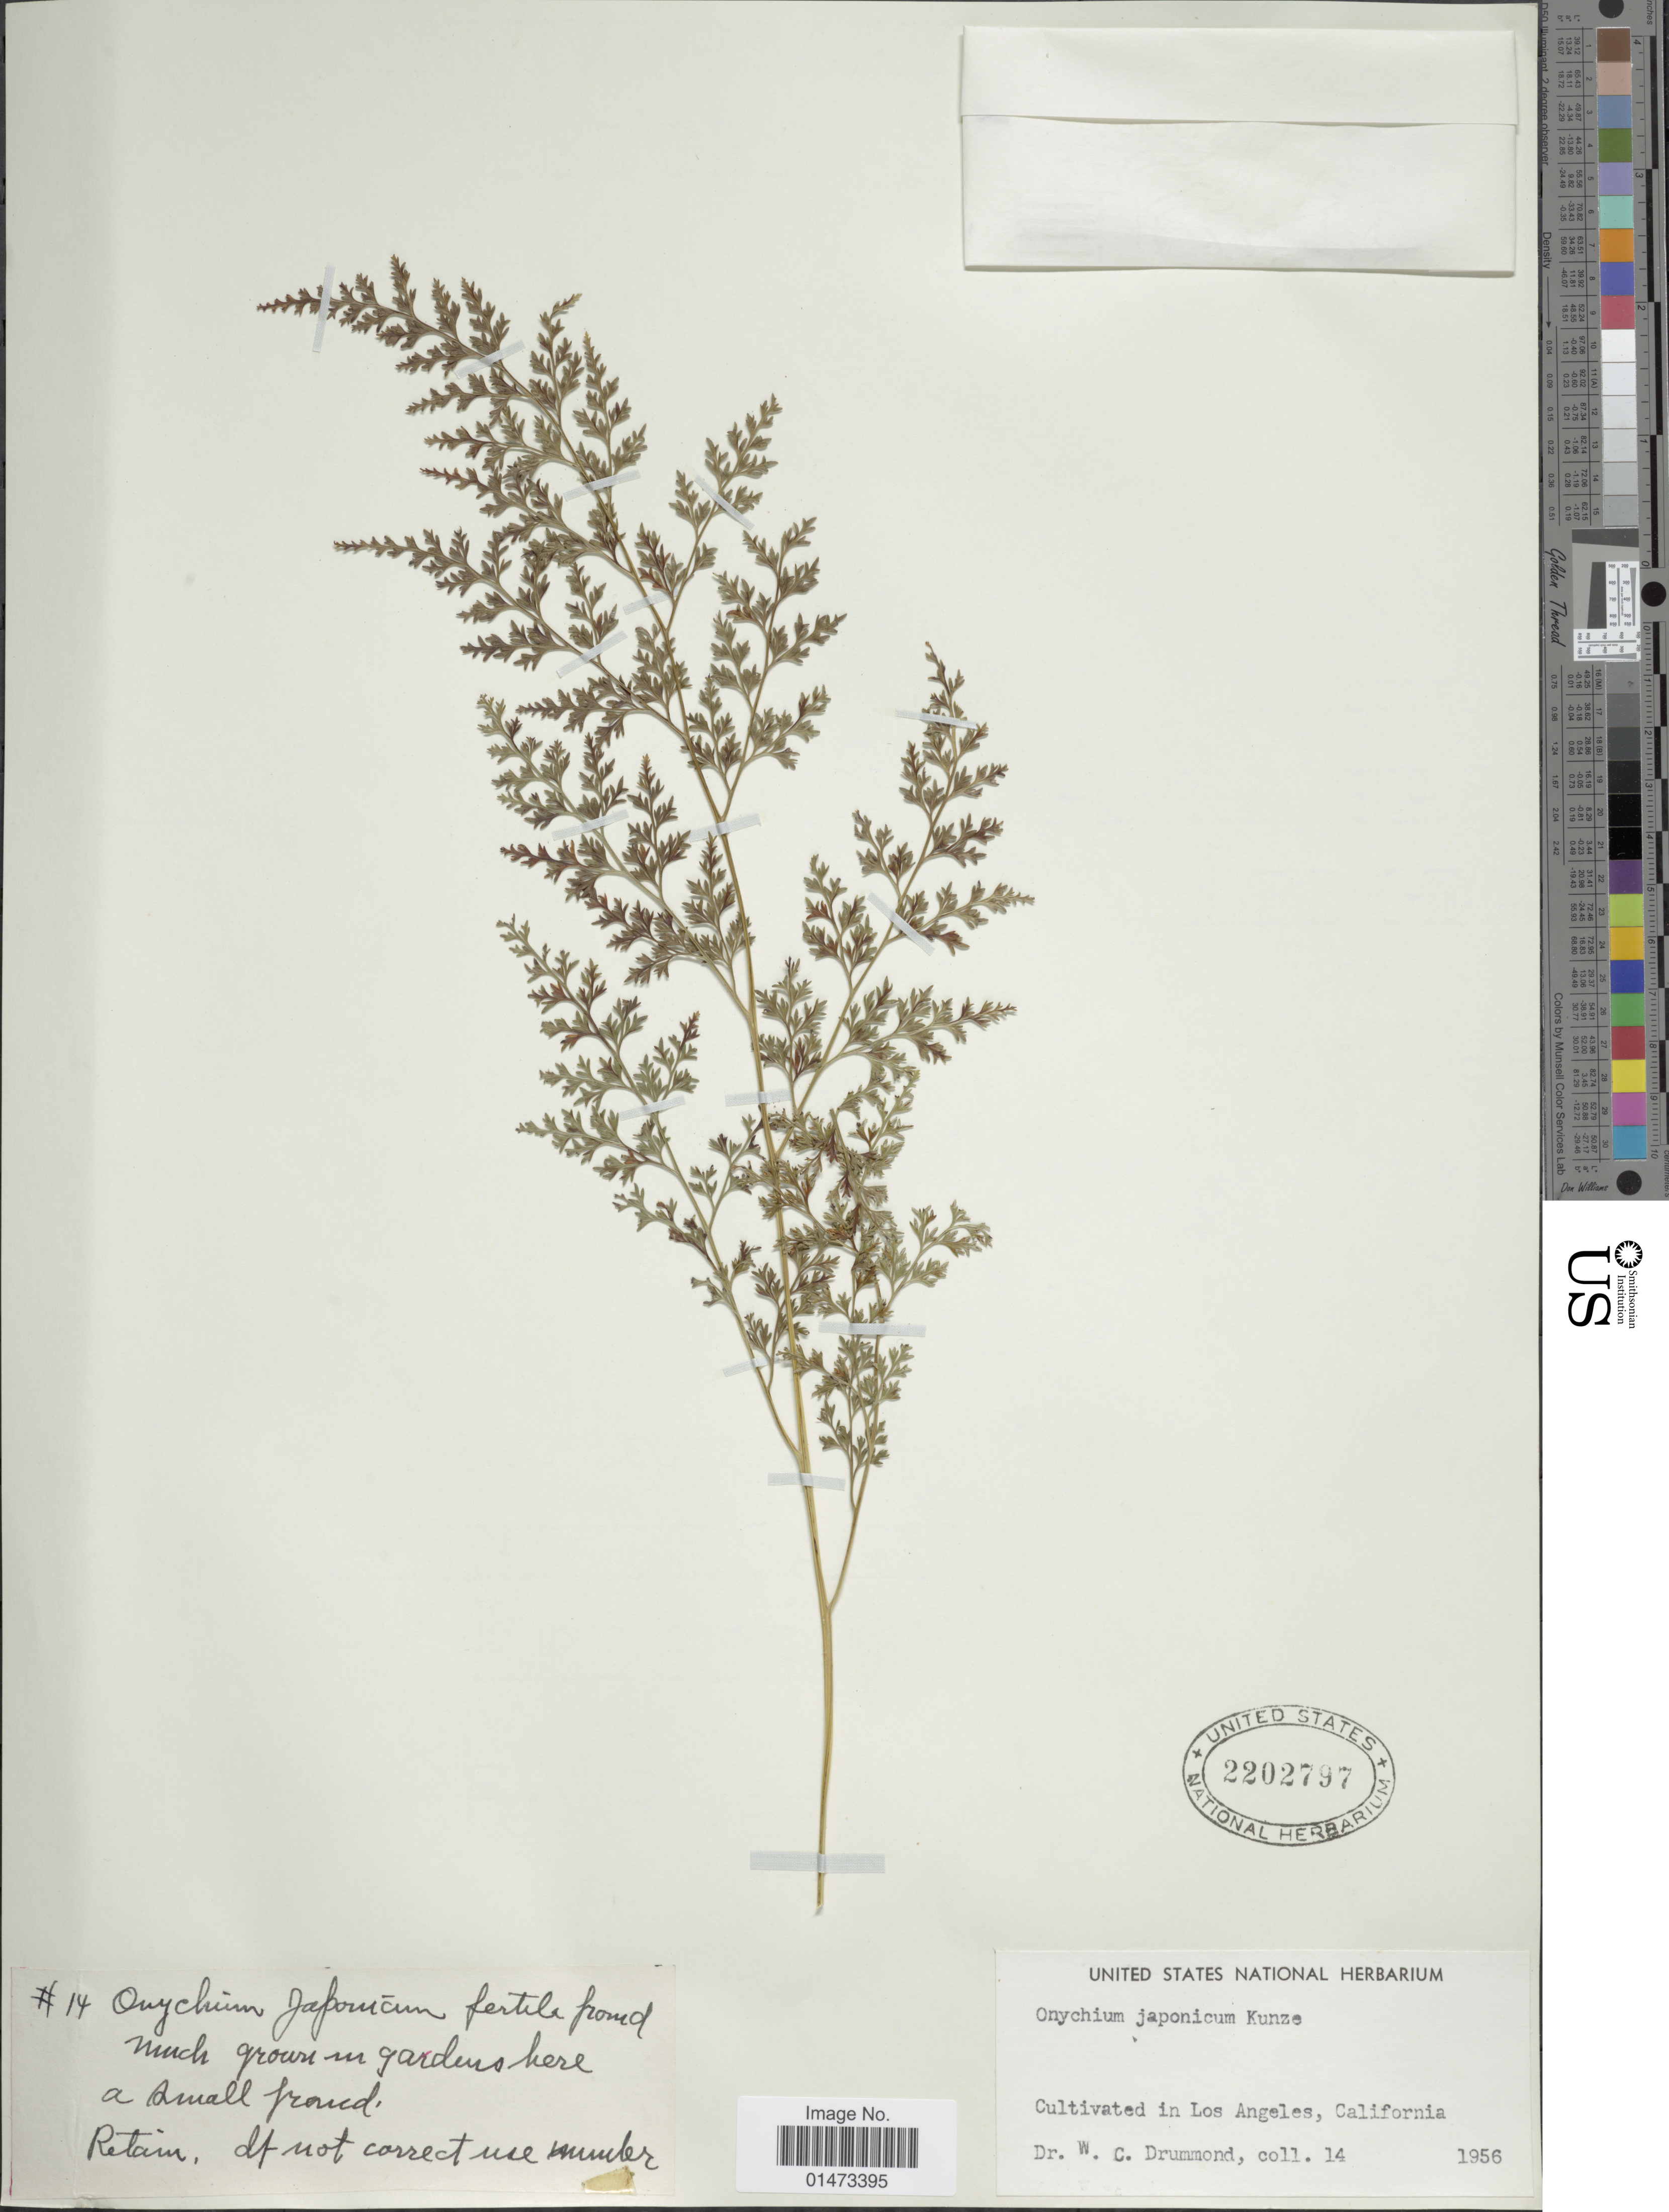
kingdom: Plantae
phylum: Tracheophyta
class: Polypodiopsida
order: Polypodiales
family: Pteridaceae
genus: Onychium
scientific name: Onychium japonicum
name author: (Thunb.) Kunze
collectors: W. Drummond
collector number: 14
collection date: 1956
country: United States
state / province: California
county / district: Los Angeles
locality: Los Angeles.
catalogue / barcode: US 2202797